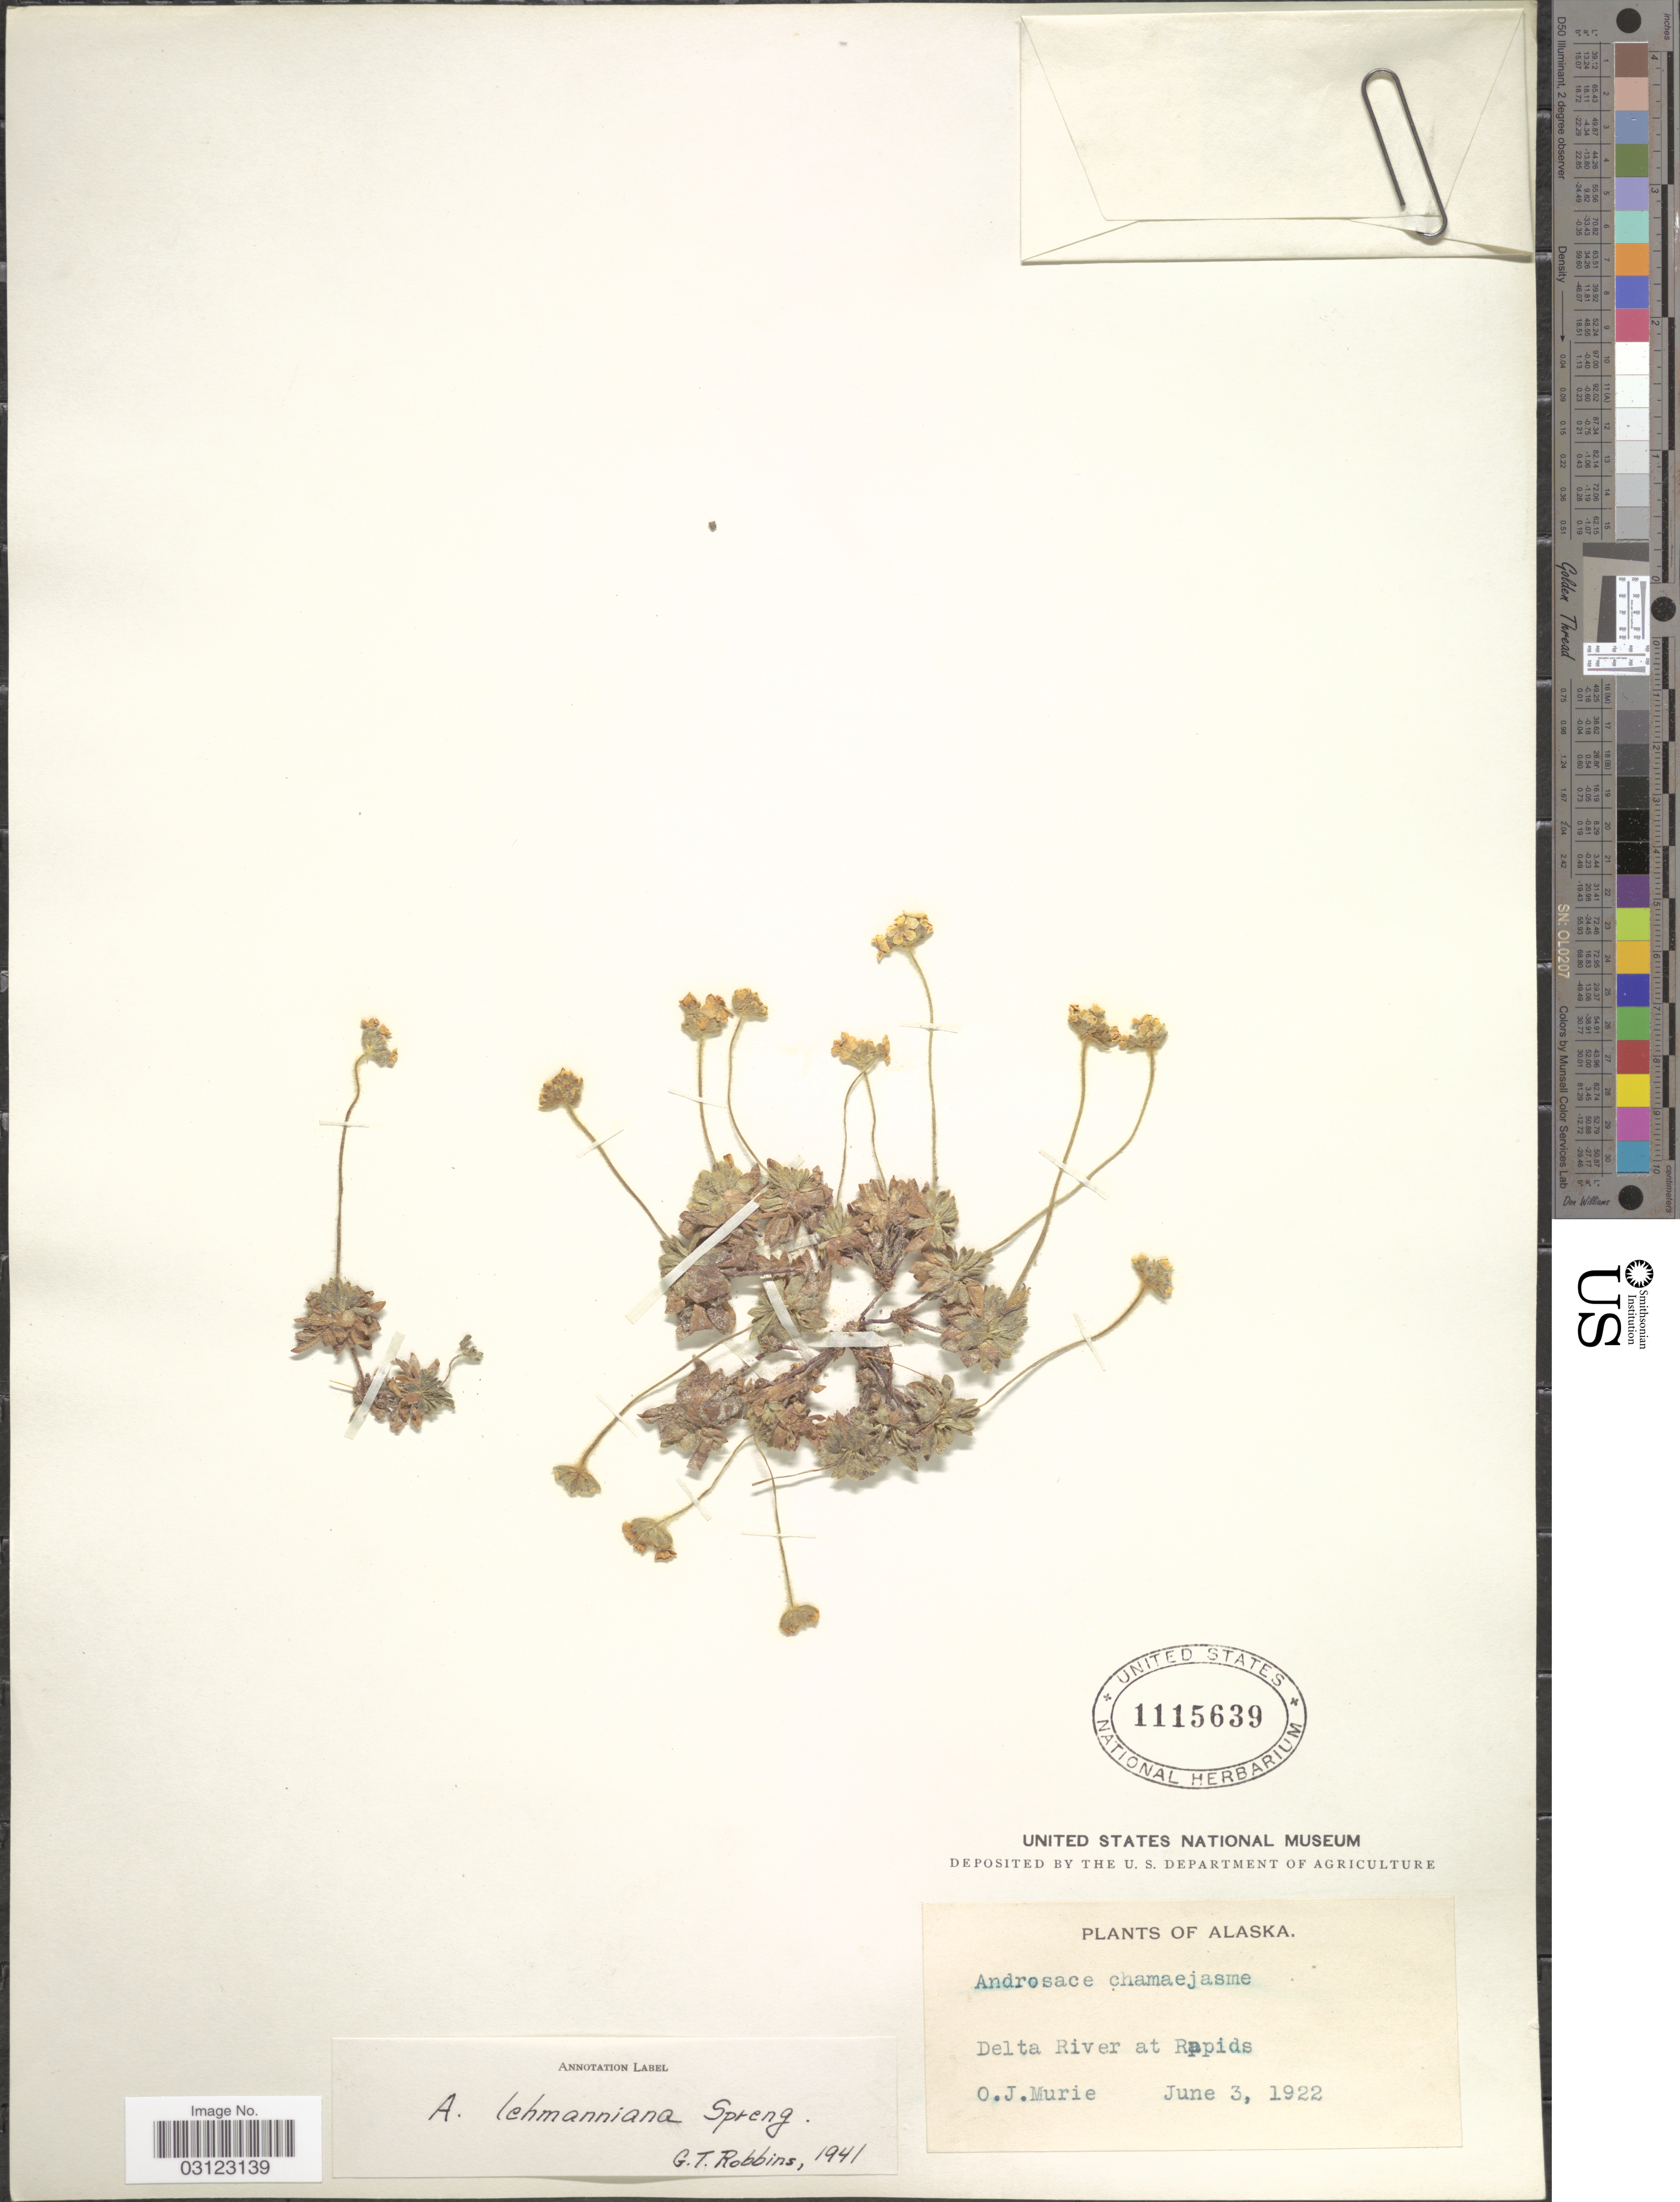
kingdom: Plantae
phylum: Tracheophyta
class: Magnoliopsida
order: Ericales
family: Primulaceae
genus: Androsace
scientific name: Androsace lehmanniana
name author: Spreng.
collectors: O. Murie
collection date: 1922-06-03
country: United States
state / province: Alaska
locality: Delta River at Rapids.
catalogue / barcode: US 1115639